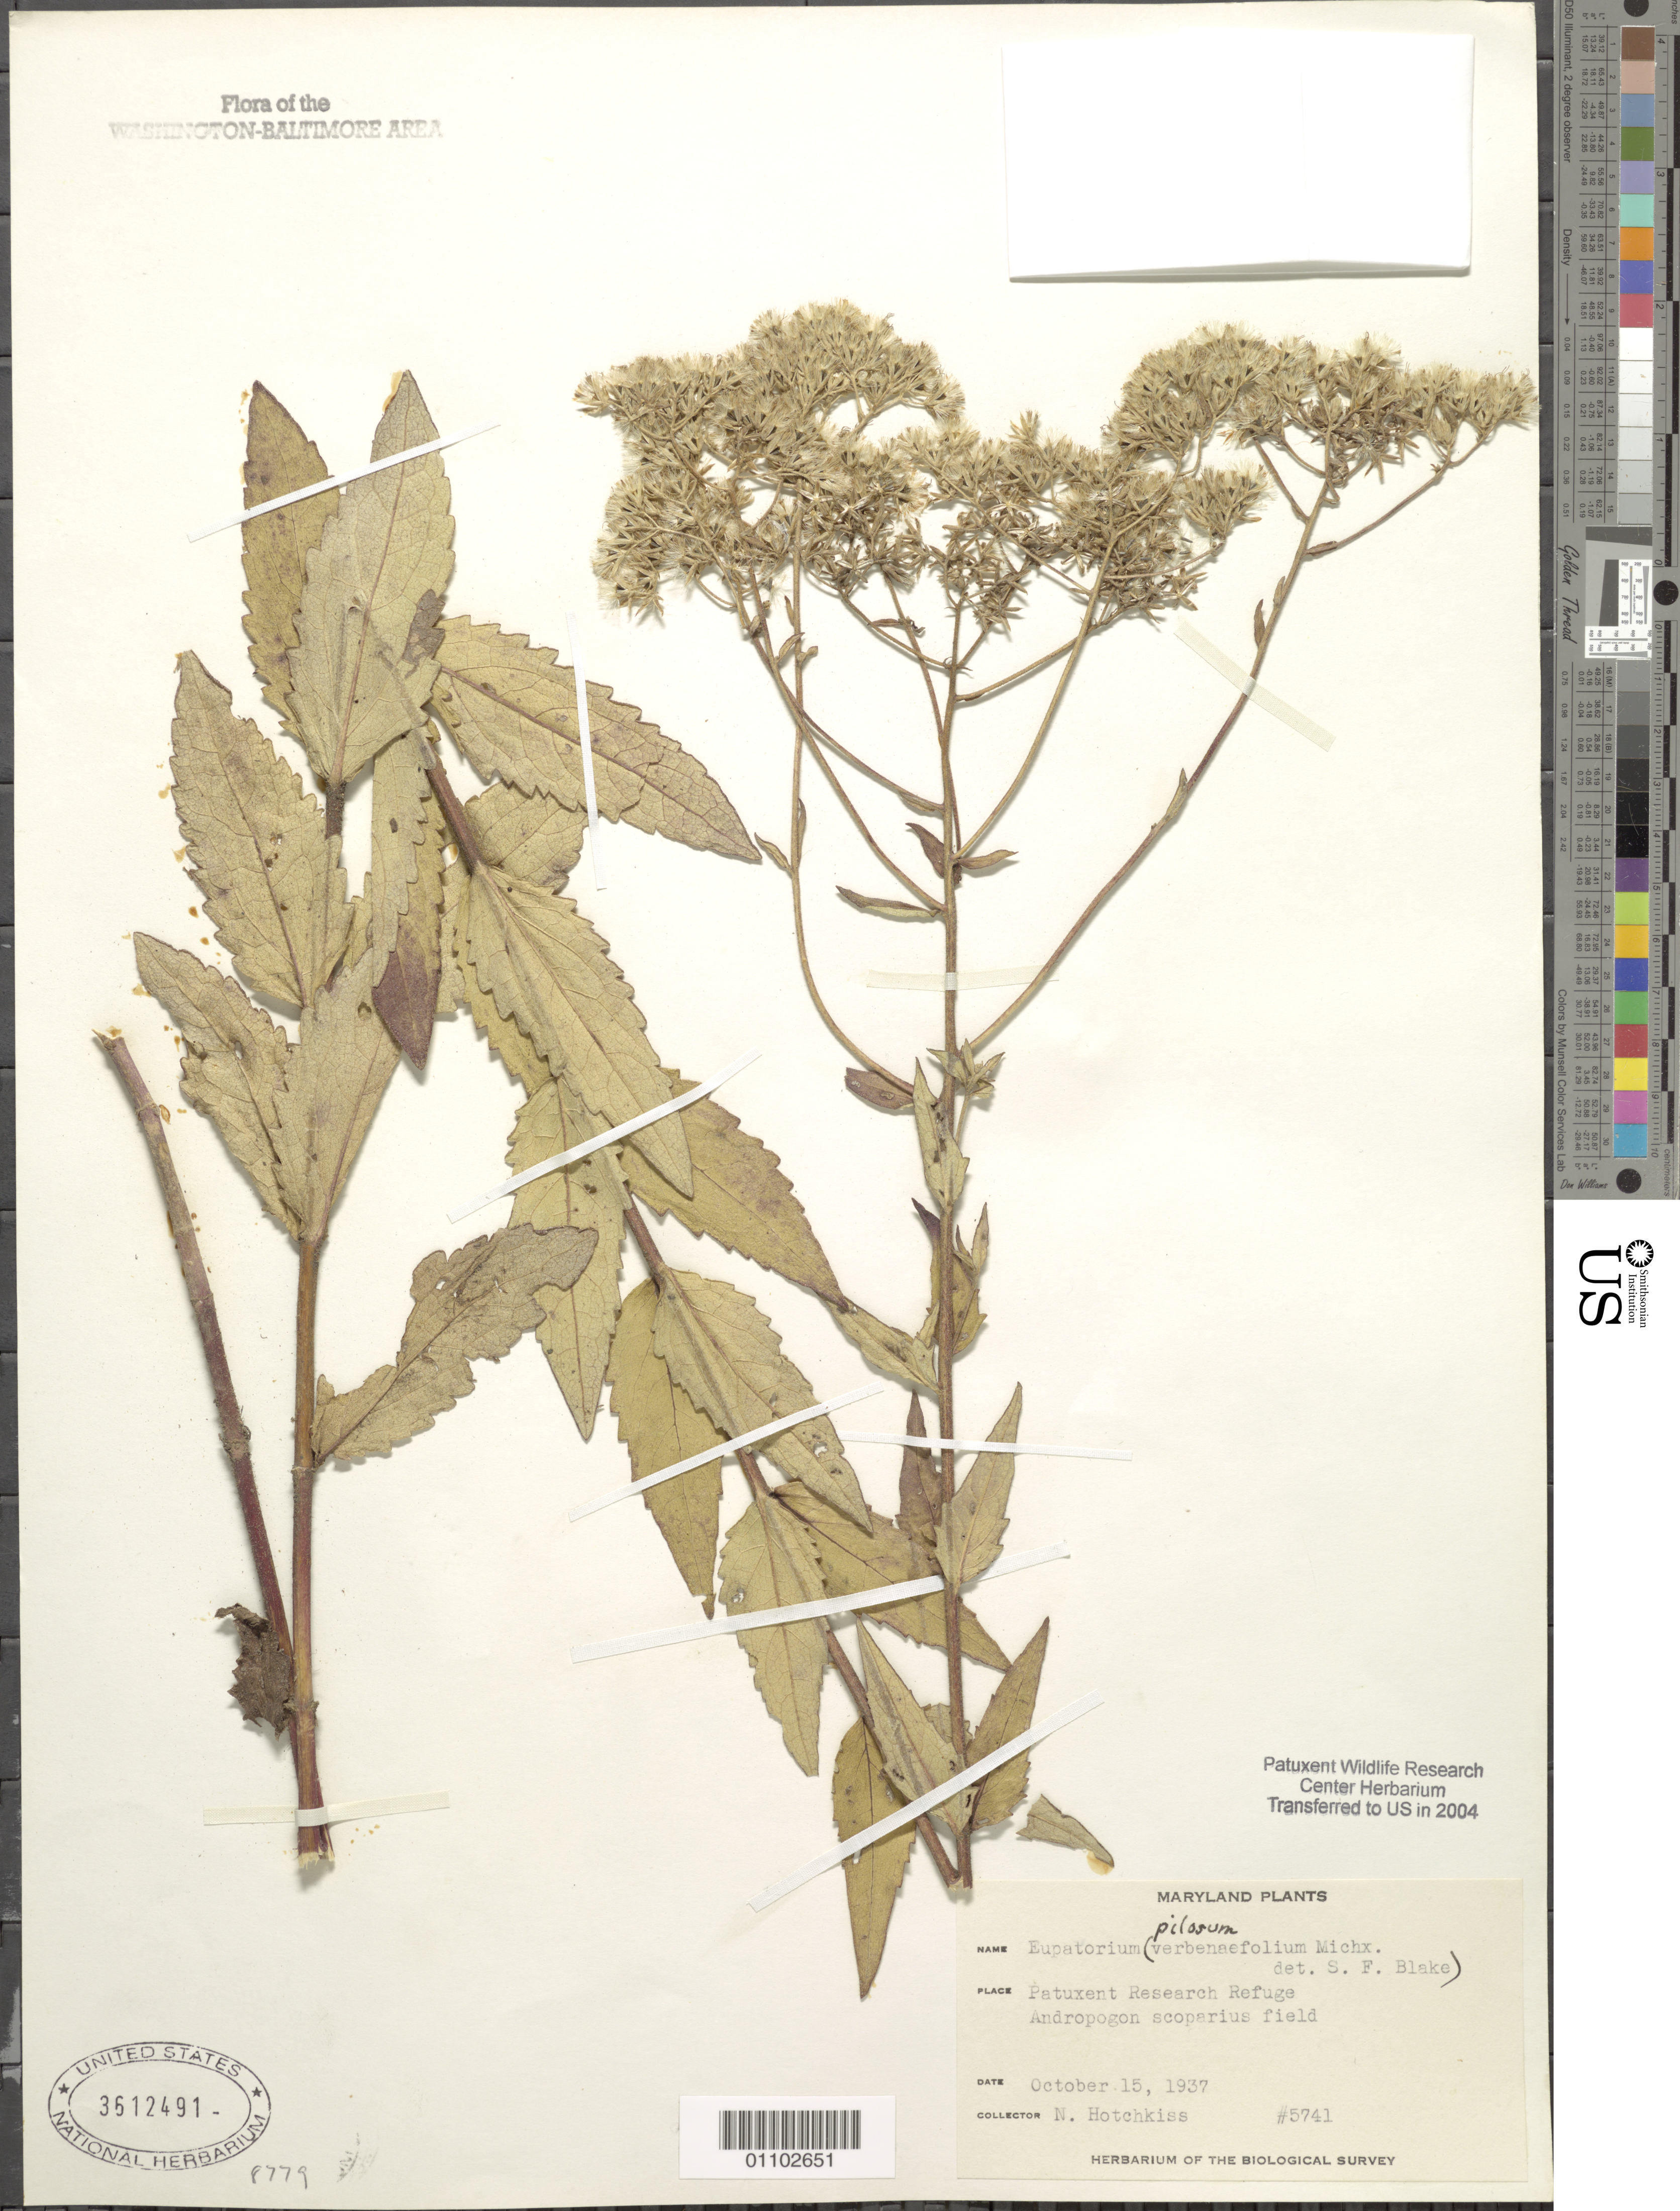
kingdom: Plantae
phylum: Tracheophyta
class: Magnoliopsida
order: Asterales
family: Asteraceae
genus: Eupatorium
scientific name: Eupatorium pilosum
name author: Walter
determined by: Blake, Sydney F.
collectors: N. Hotchkiss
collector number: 5741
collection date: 1937-10-15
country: United States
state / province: Maryland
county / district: Prince George's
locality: Patuxent Research Refuge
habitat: Adropogon scoparius field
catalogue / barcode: US 3612491